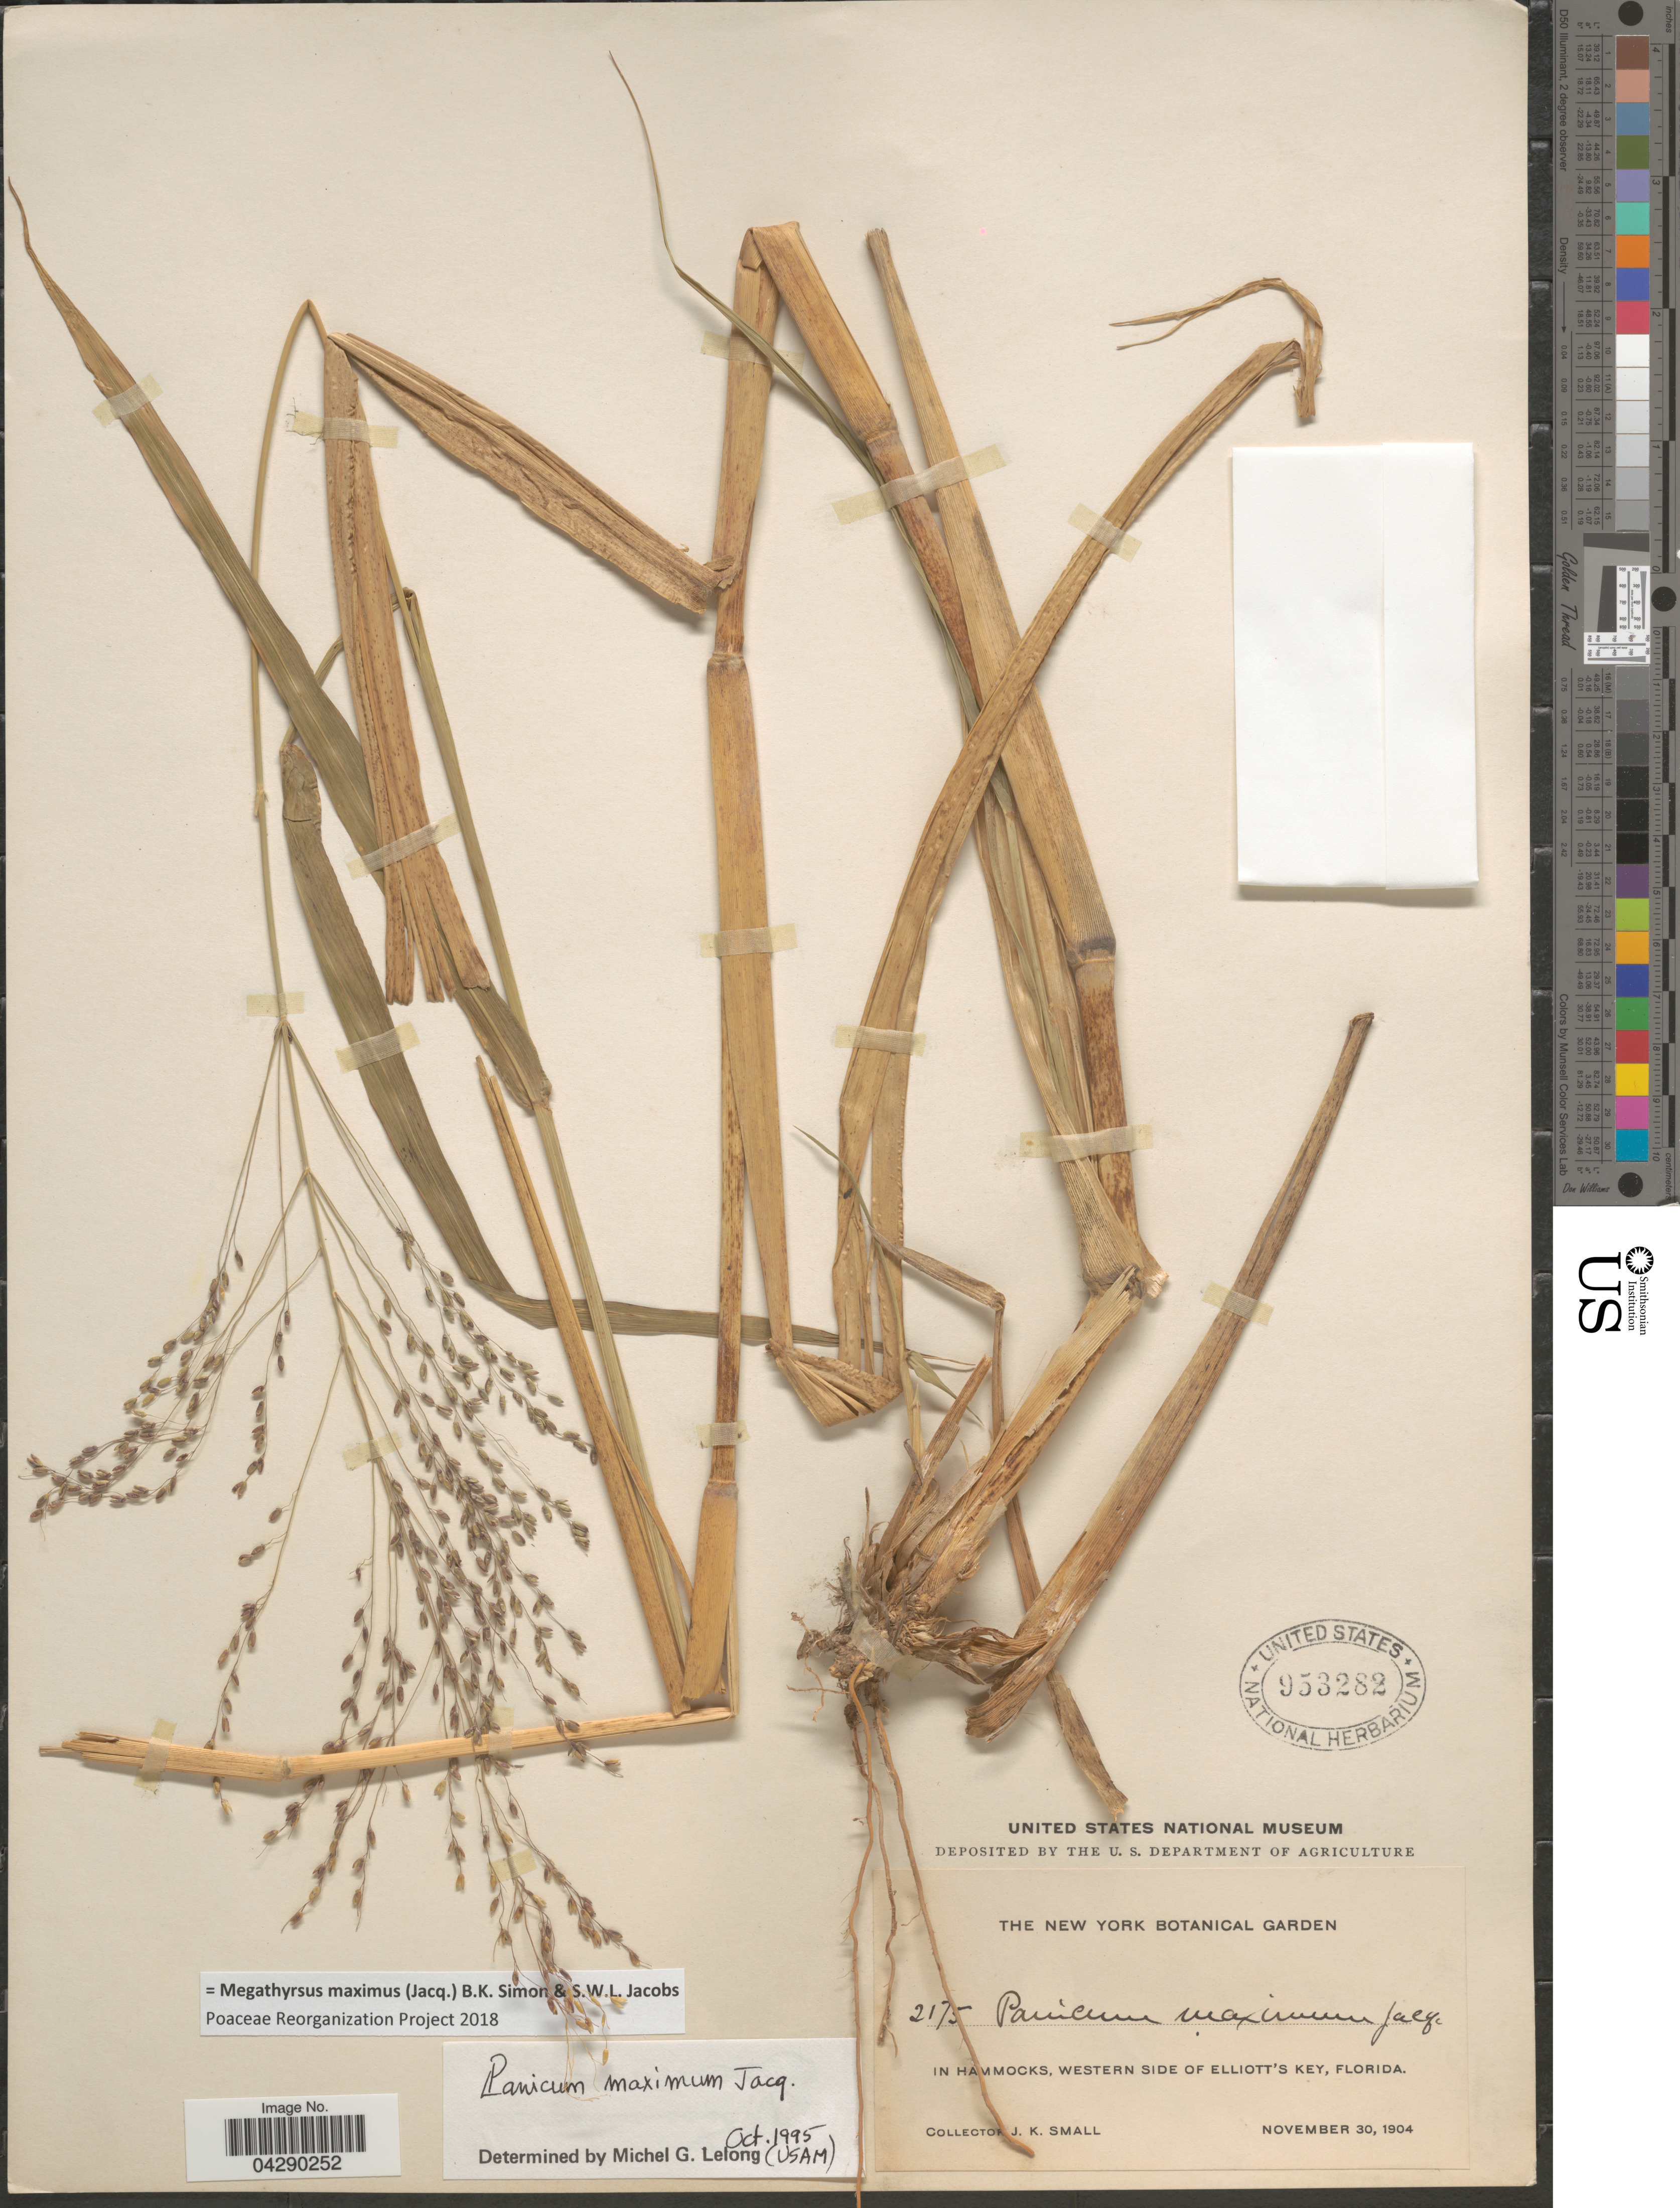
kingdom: Plantae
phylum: Tracheophyta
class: Liliopsida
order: Poales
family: Poaceae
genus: Megathyrsus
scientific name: Megathyrsus maximus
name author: (Jacq.) B.K. Simon & S.W.L. Jacobs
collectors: J. K. Small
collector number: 2175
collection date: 1904-11-30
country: United States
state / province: Florida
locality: In hammocks, western side of Elliott's Key.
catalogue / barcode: US 953282